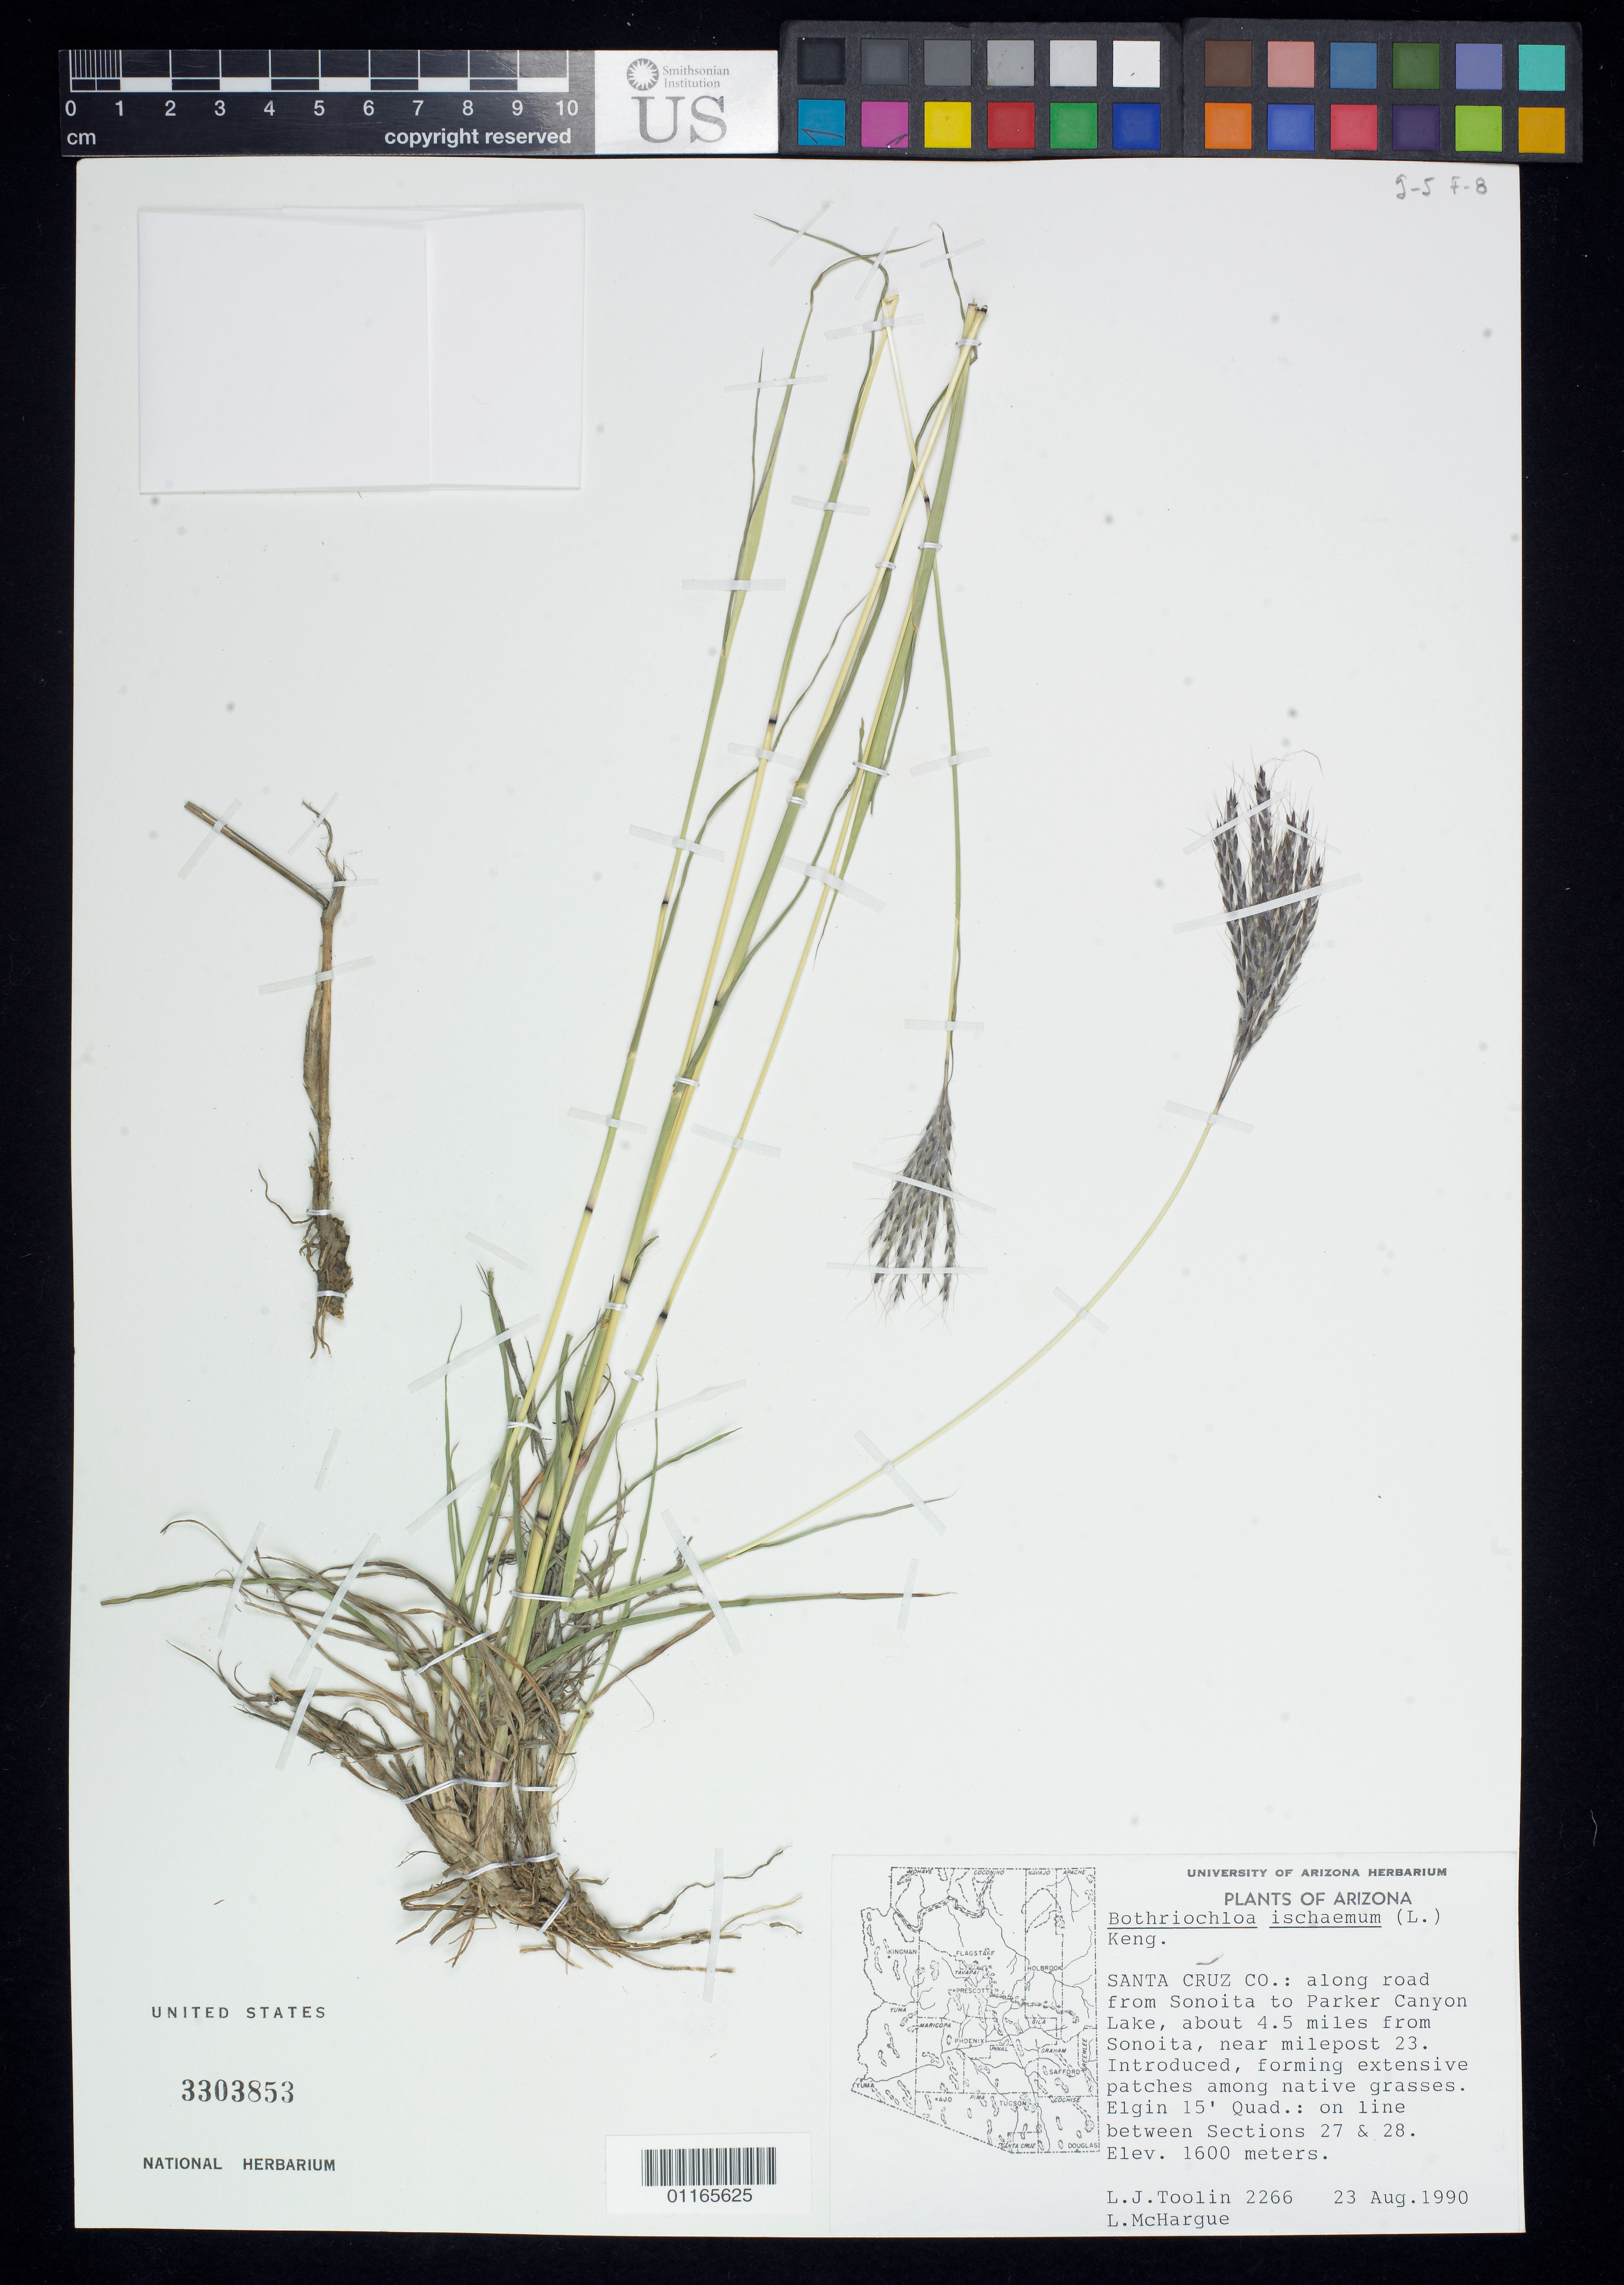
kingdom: Plantae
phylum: Tracheophyta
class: Liliopsida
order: Poales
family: Poaceae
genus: Bothriochloa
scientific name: Bothriochloa ischaemum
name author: (L.) Keng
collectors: L. Toolin & L. Mchargue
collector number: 2266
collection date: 1990-08-23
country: United States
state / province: Arizona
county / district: Santa Cruz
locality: Along road from Sonoita to Parker Canyon Lake, about 4.5 miles from Sonoita, near milepost 23.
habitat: Introduced, forming extensive patches among native grasses.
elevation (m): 1600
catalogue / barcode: US 3303853